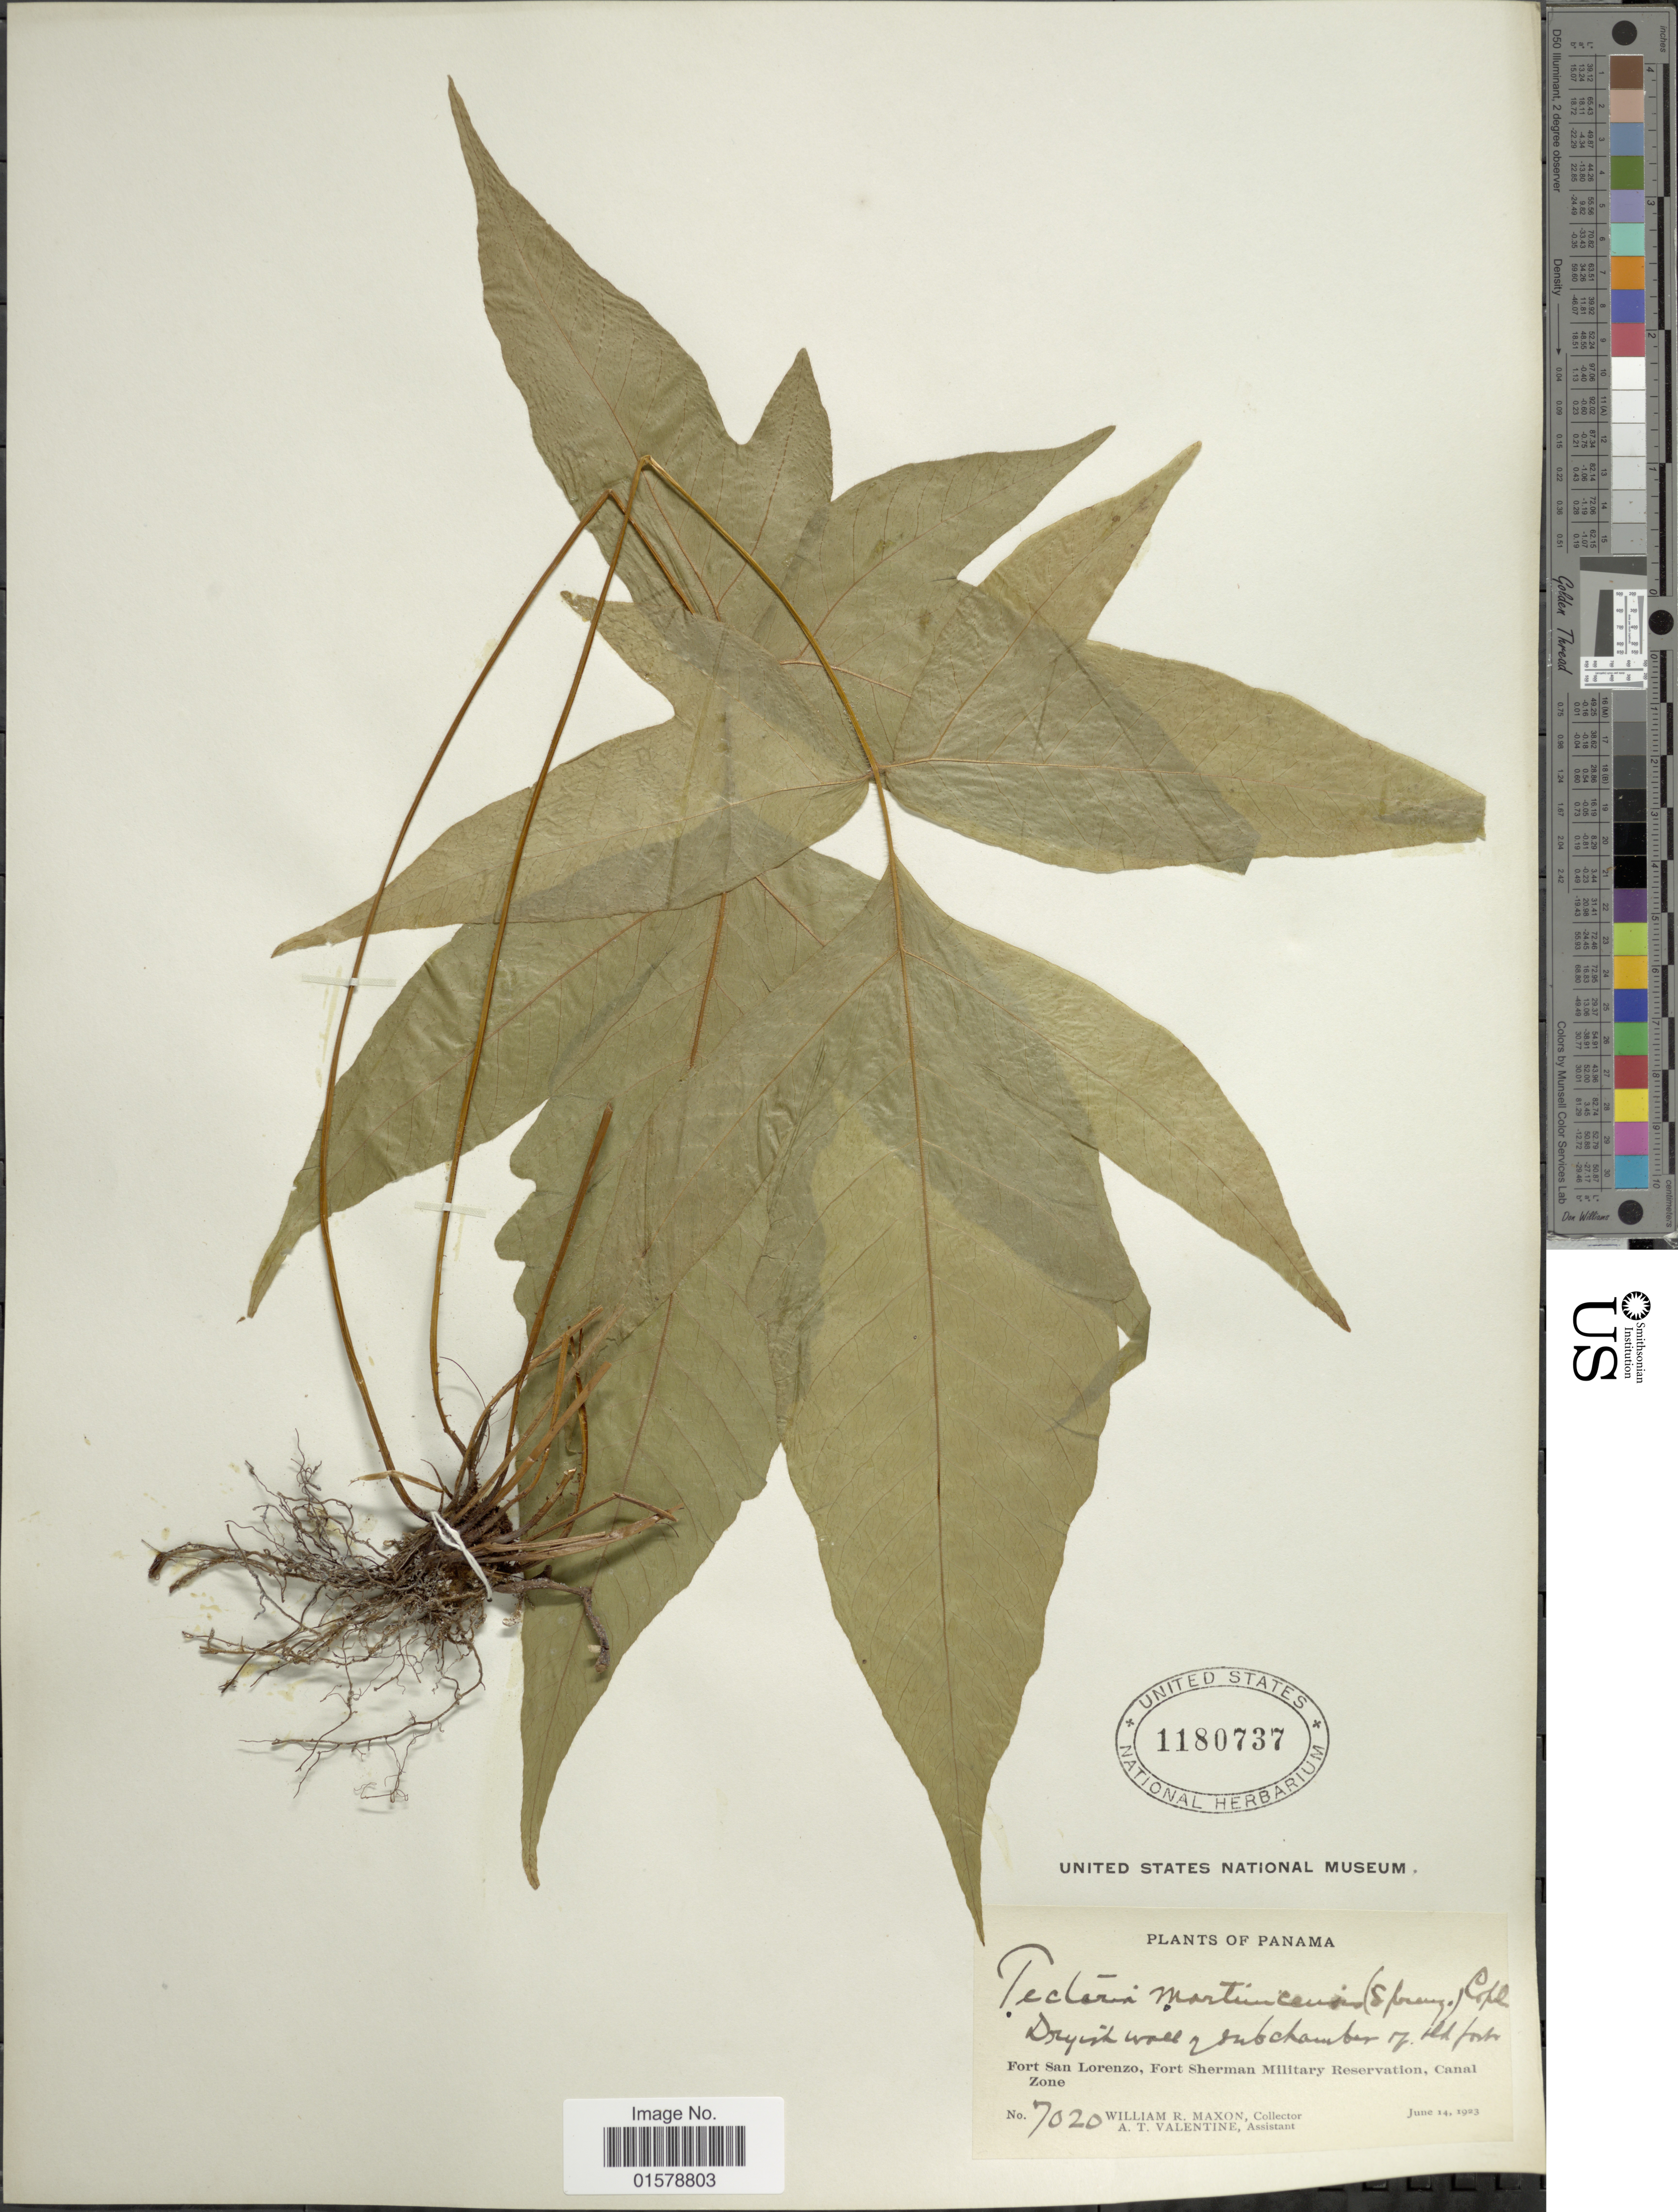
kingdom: Plantae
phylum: Tracheophyta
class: Polypodiopsida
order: Polypodiales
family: Tectariaceae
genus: Tectaria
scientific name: Tectaria pilosa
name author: (Fée) Maxon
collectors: W. R. Maxon & A. Valentine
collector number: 7020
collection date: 1923-06-14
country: Panama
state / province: Colón / Panamá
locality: Fort San Lorenzo, Fort Sherman Military Reservation, Canal Zone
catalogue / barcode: US 1180737